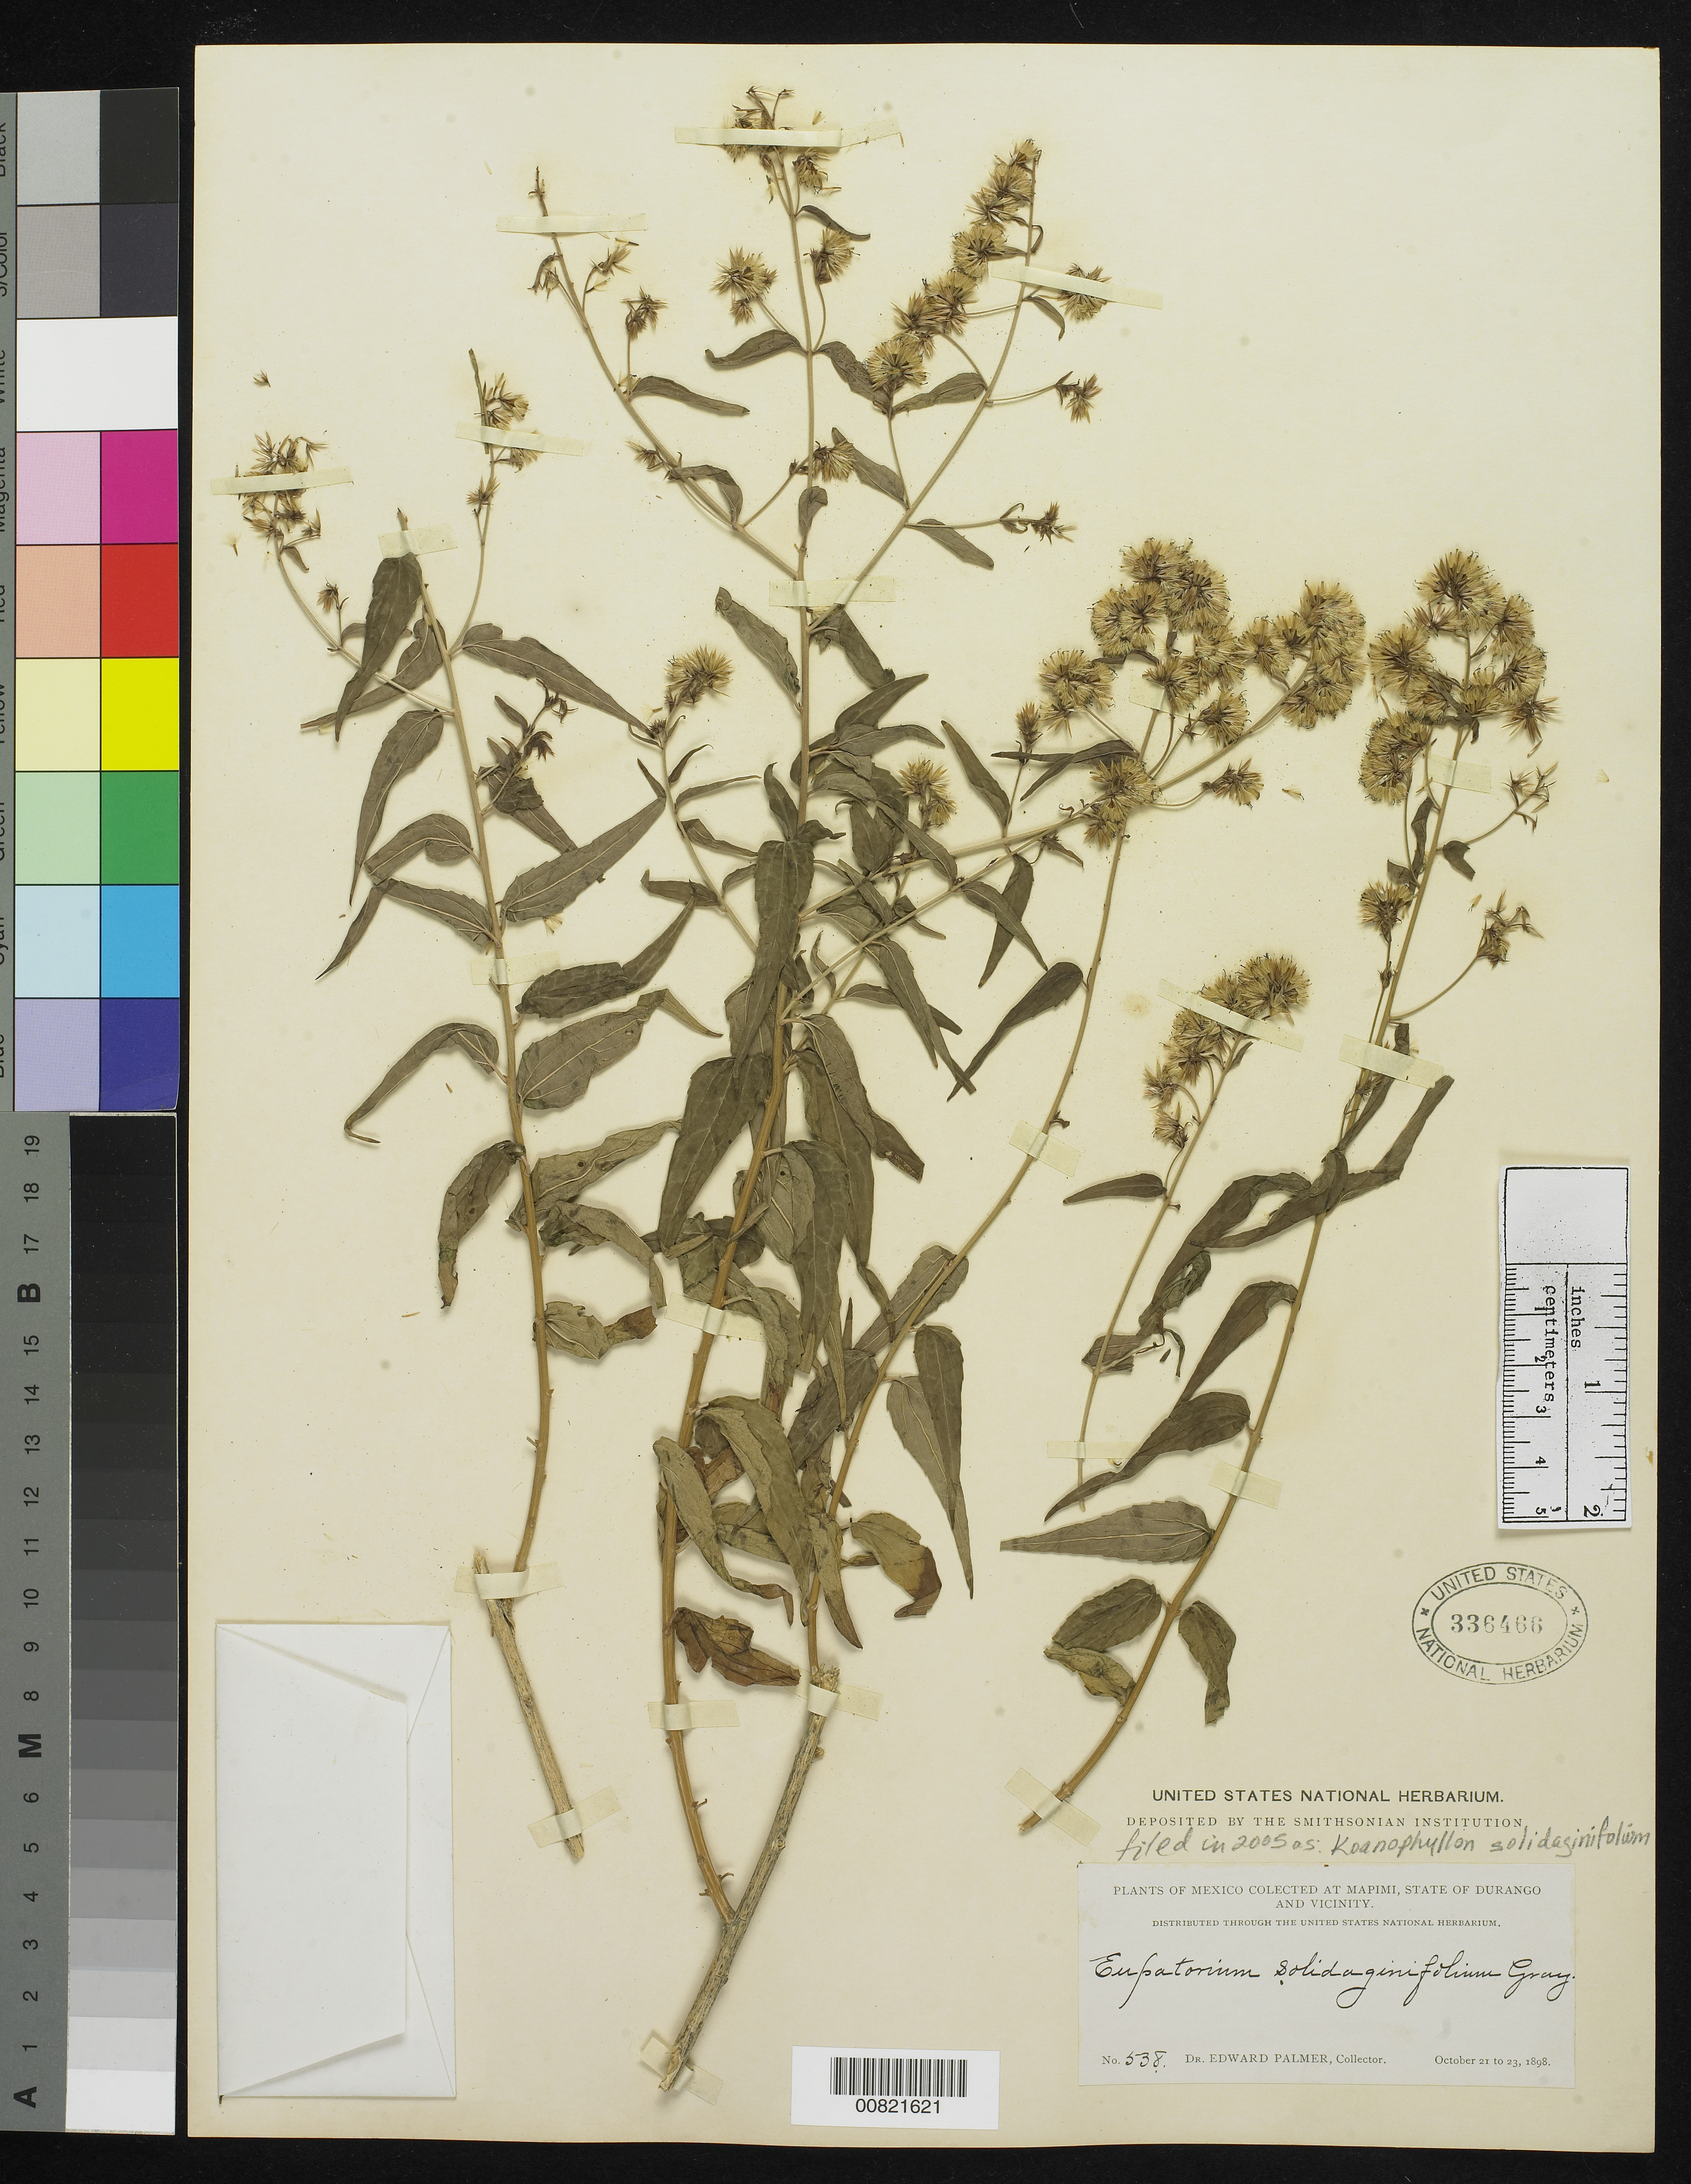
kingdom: Plantae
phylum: Tracheophyta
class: Magnoliopsida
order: Asterales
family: Asteraceae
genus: Koanophyllon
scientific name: Koanophyllon solidaginifolium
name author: (A. Gray) R.M. King & H. Rob.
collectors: E. Palmer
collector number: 538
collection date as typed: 21 Oct 1898 to 23 Oct 1898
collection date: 1898-10-21/1898-10-23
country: Mexico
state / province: Durango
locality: Mapimi, Durango and vicinity.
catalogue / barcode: US 336466